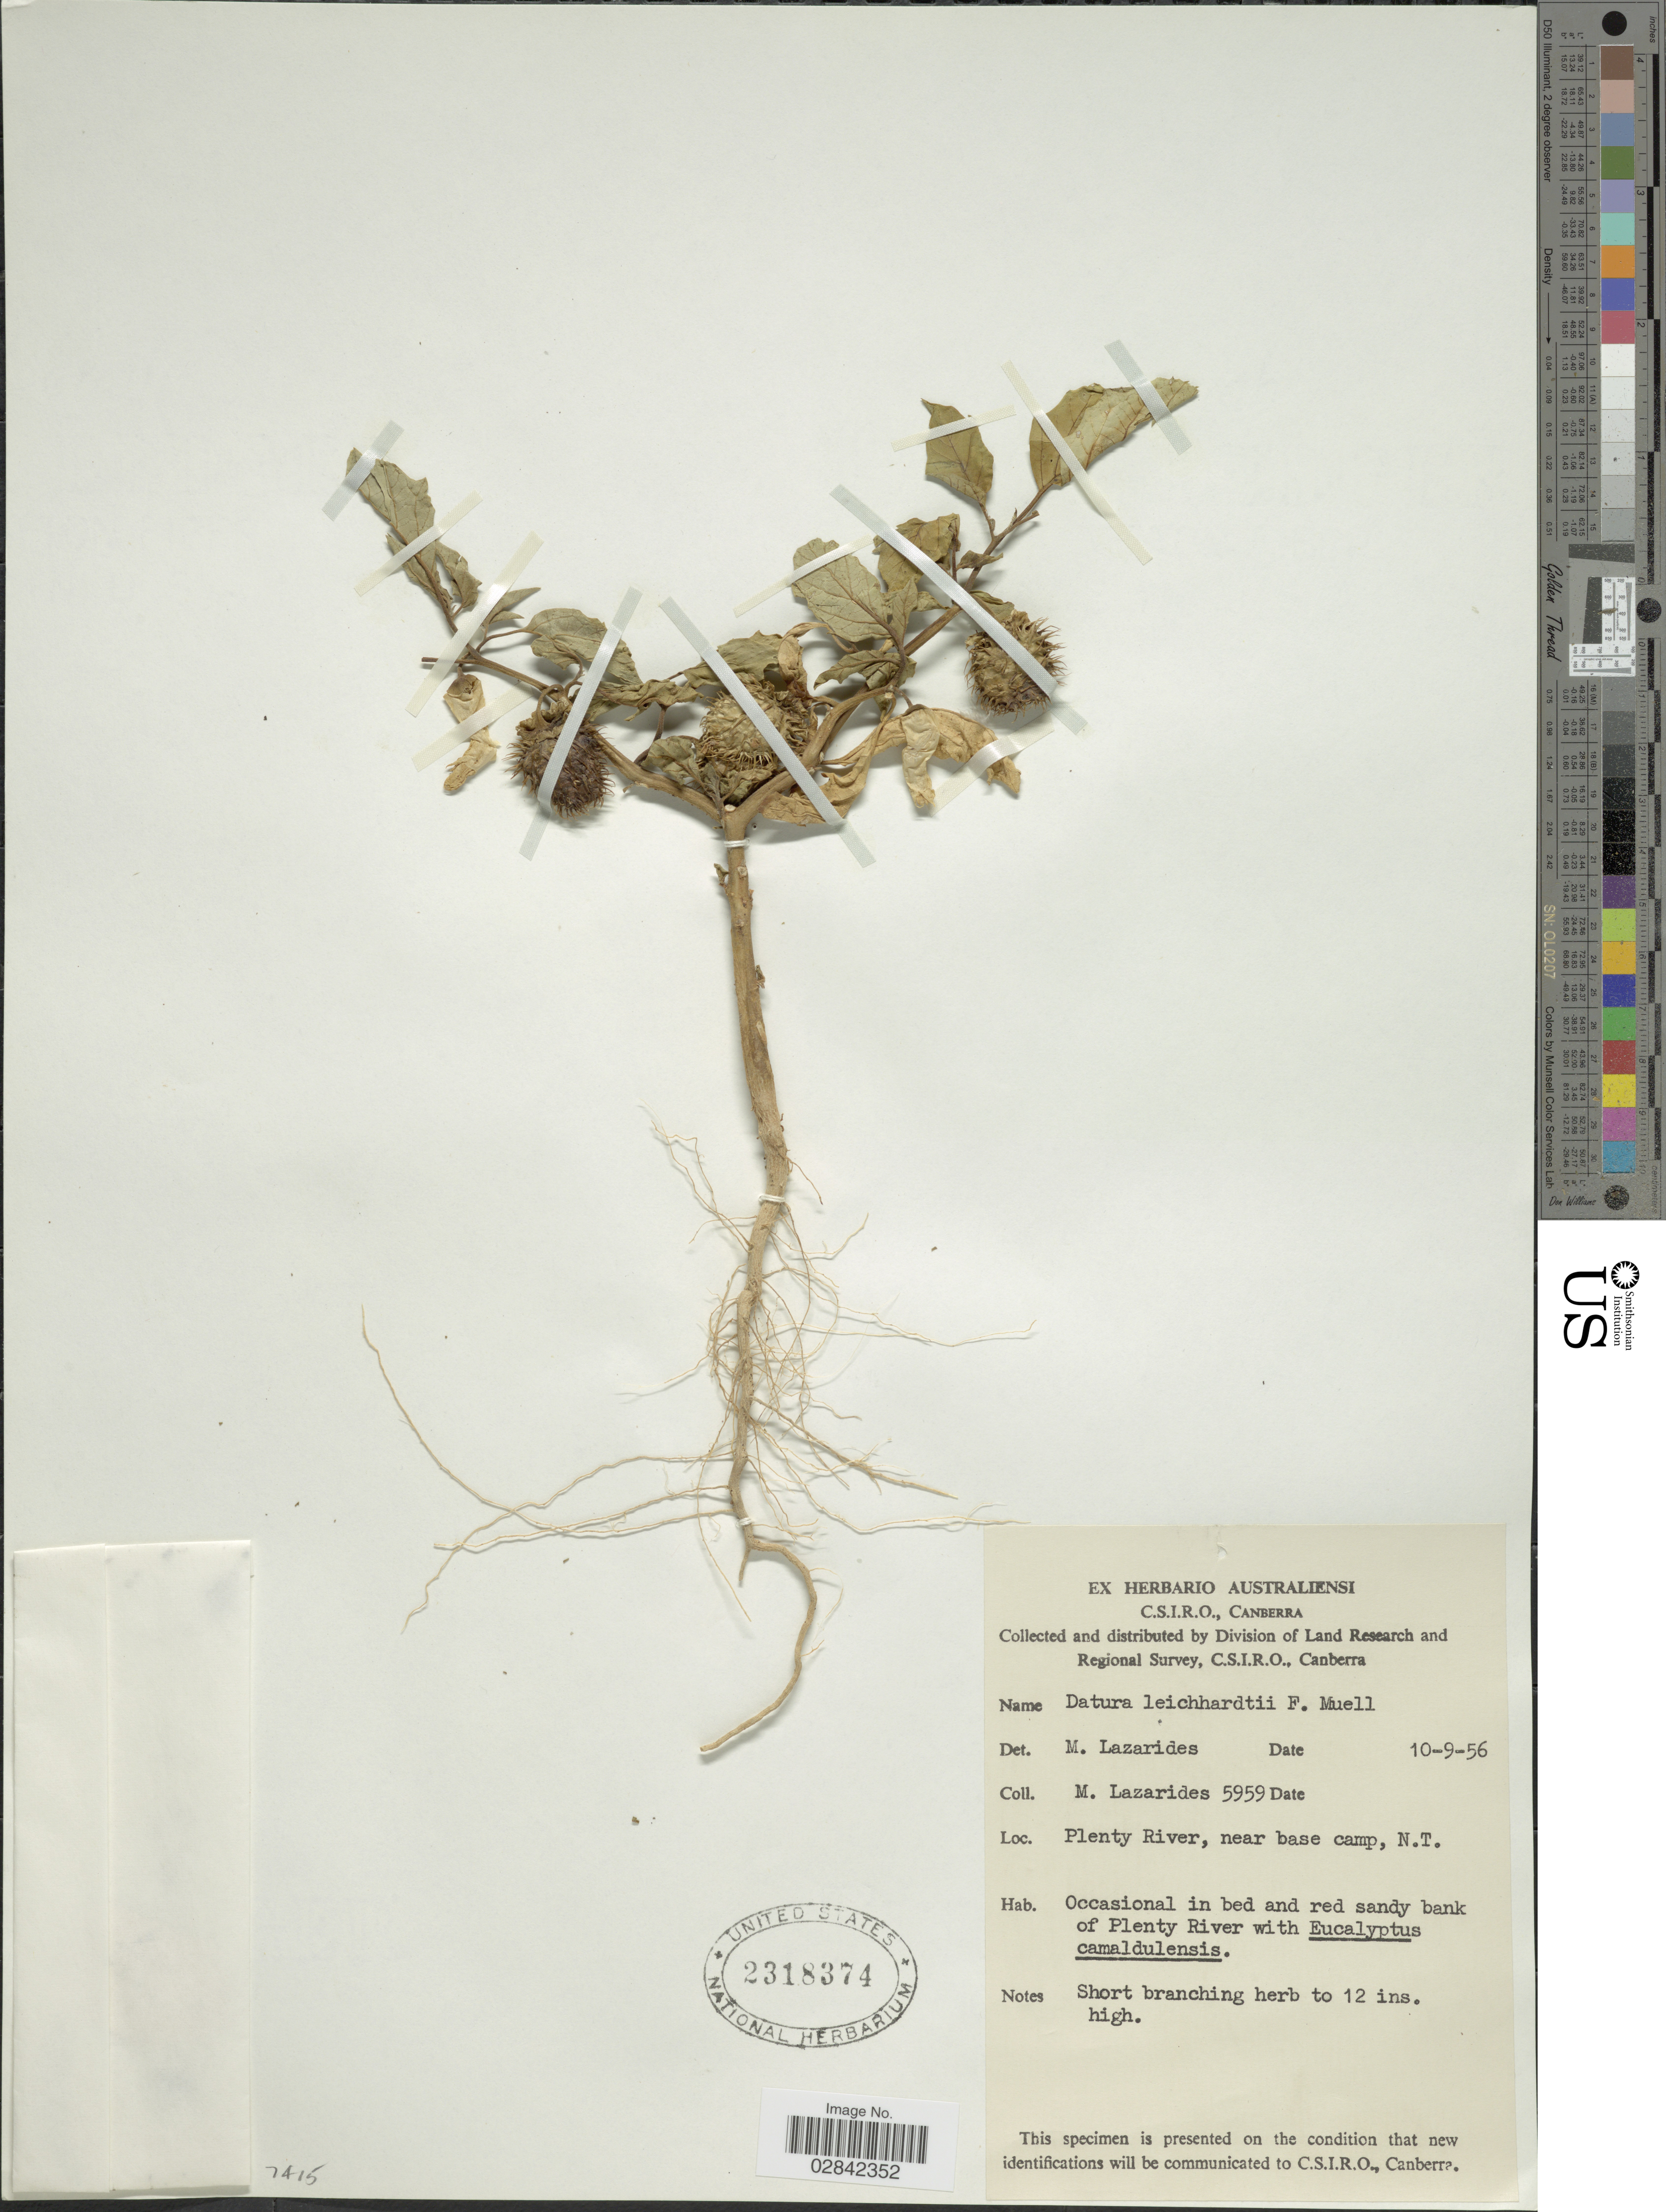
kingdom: Plantae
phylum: Tracheophyta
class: Magnoliopsida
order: Solanales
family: Solanaceae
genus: Datura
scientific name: Datura leichhardtii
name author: Benth.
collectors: M. Lazarides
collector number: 5959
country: Australia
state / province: Northern Territory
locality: Plenty River, near base camp, N.T.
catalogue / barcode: US 2318374